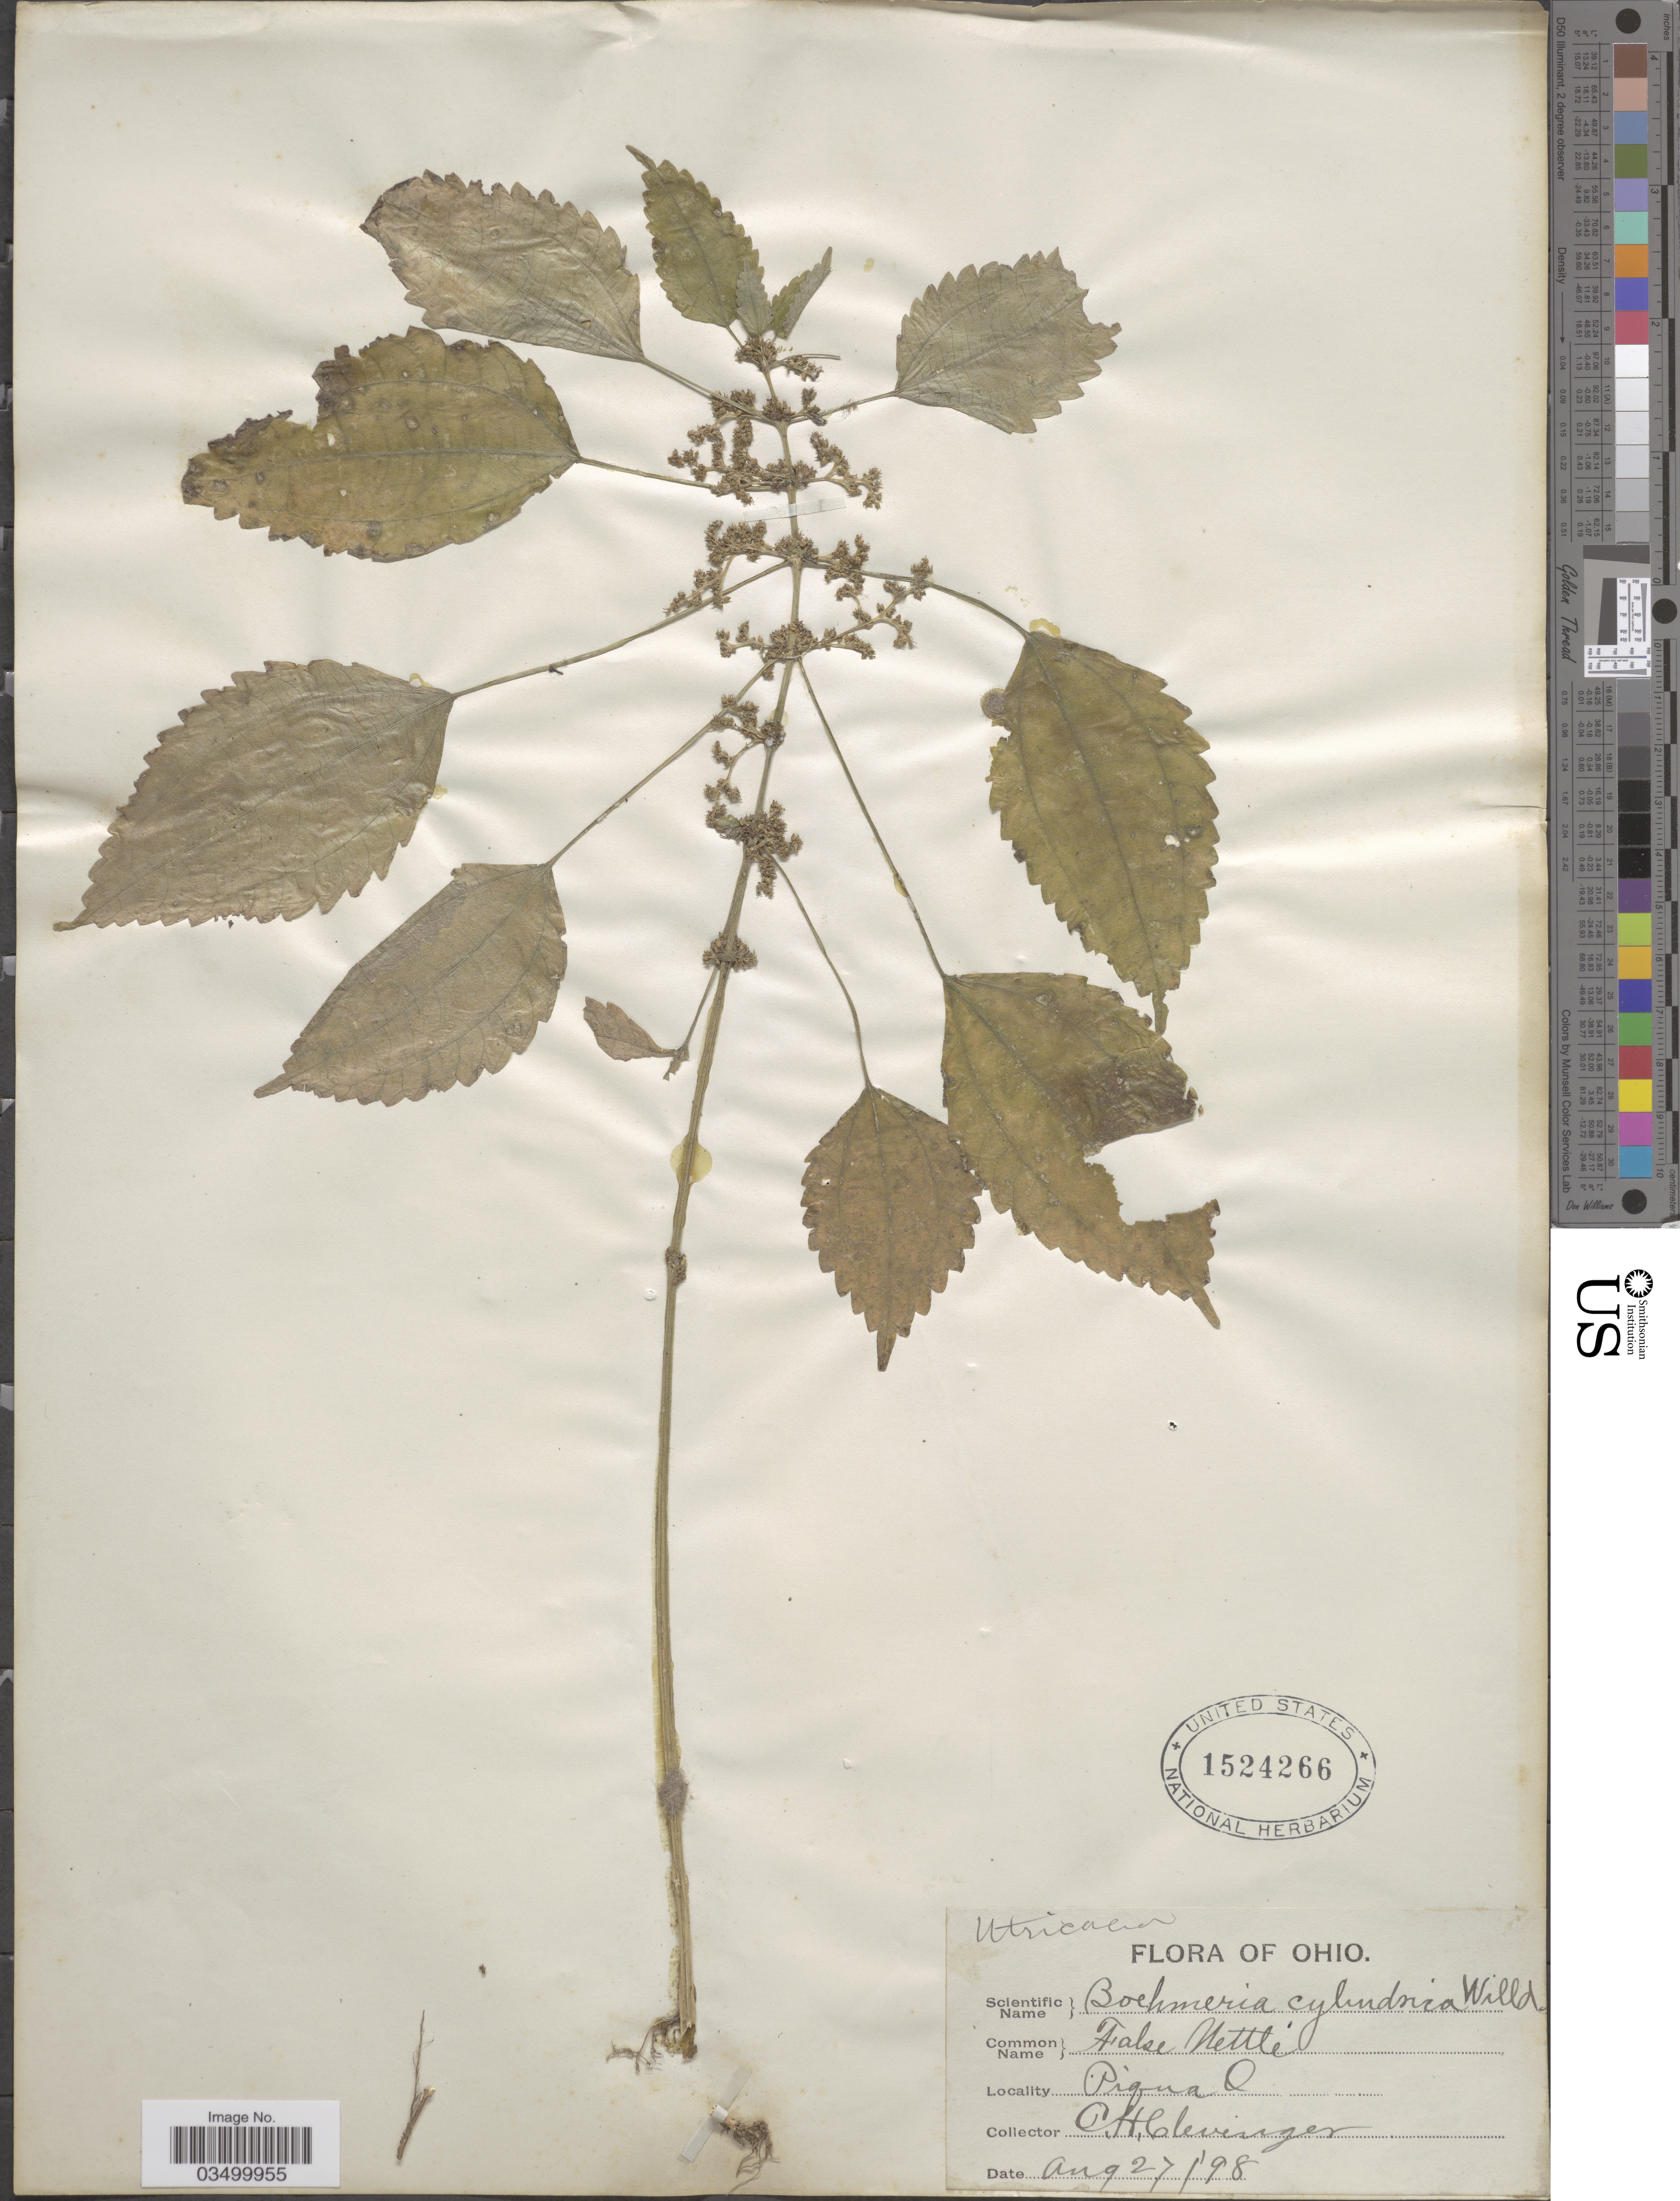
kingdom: Plantae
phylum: Tracheophyta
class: Magnoliopsida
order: Rosales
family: Urticaceae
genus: Pilea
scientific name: Pilea pumila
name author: (L.) A. Gray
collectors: C. H. Clevenger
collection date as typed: Transcribed d/m/y: 27/8/98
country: United States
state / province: Ohio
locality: Piqua.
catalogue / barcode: US 1524266